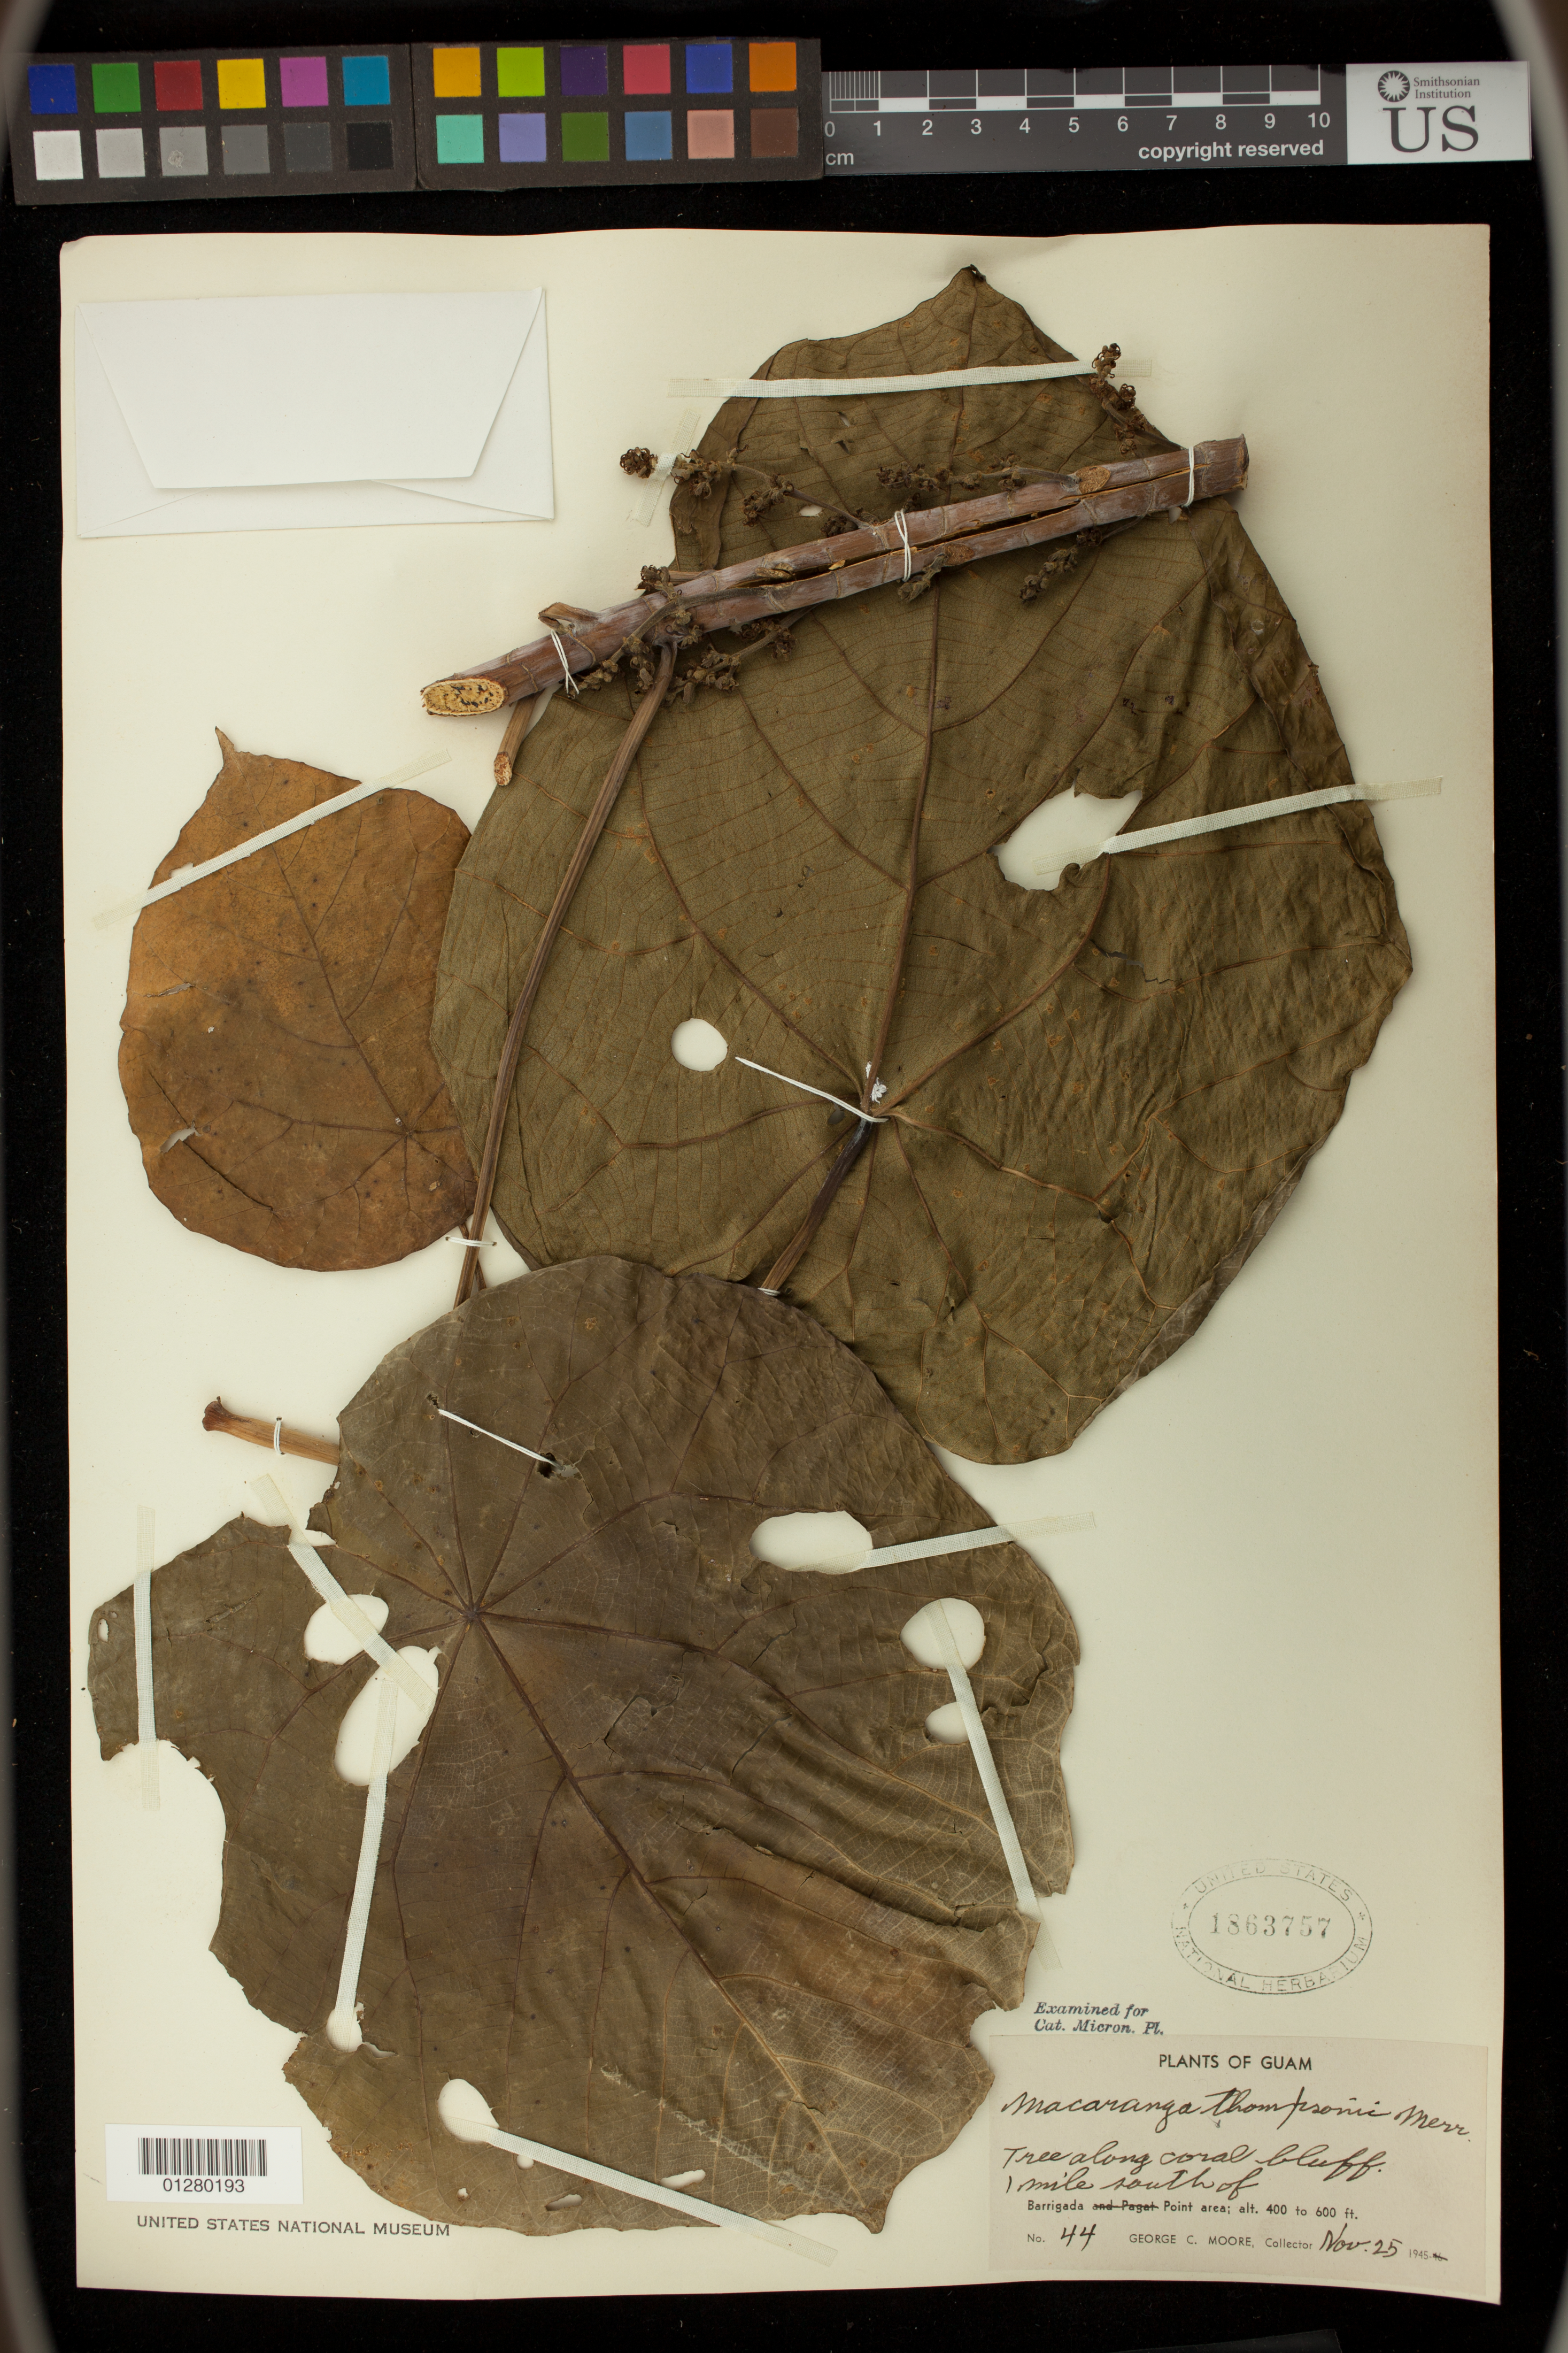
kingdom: Plantae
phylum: Tracheophyta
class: Magnoliopsida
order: Malpighiales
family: Euphorbiaceae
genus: Macaranga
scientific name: Macaranga thompsonii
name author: Merr.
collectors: G. C. Moore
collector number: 44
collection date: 1945-11-25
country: Guam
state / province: Barrigada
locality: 1 mile south of Barrigada Point area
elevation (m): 122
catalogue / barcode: US 1863757